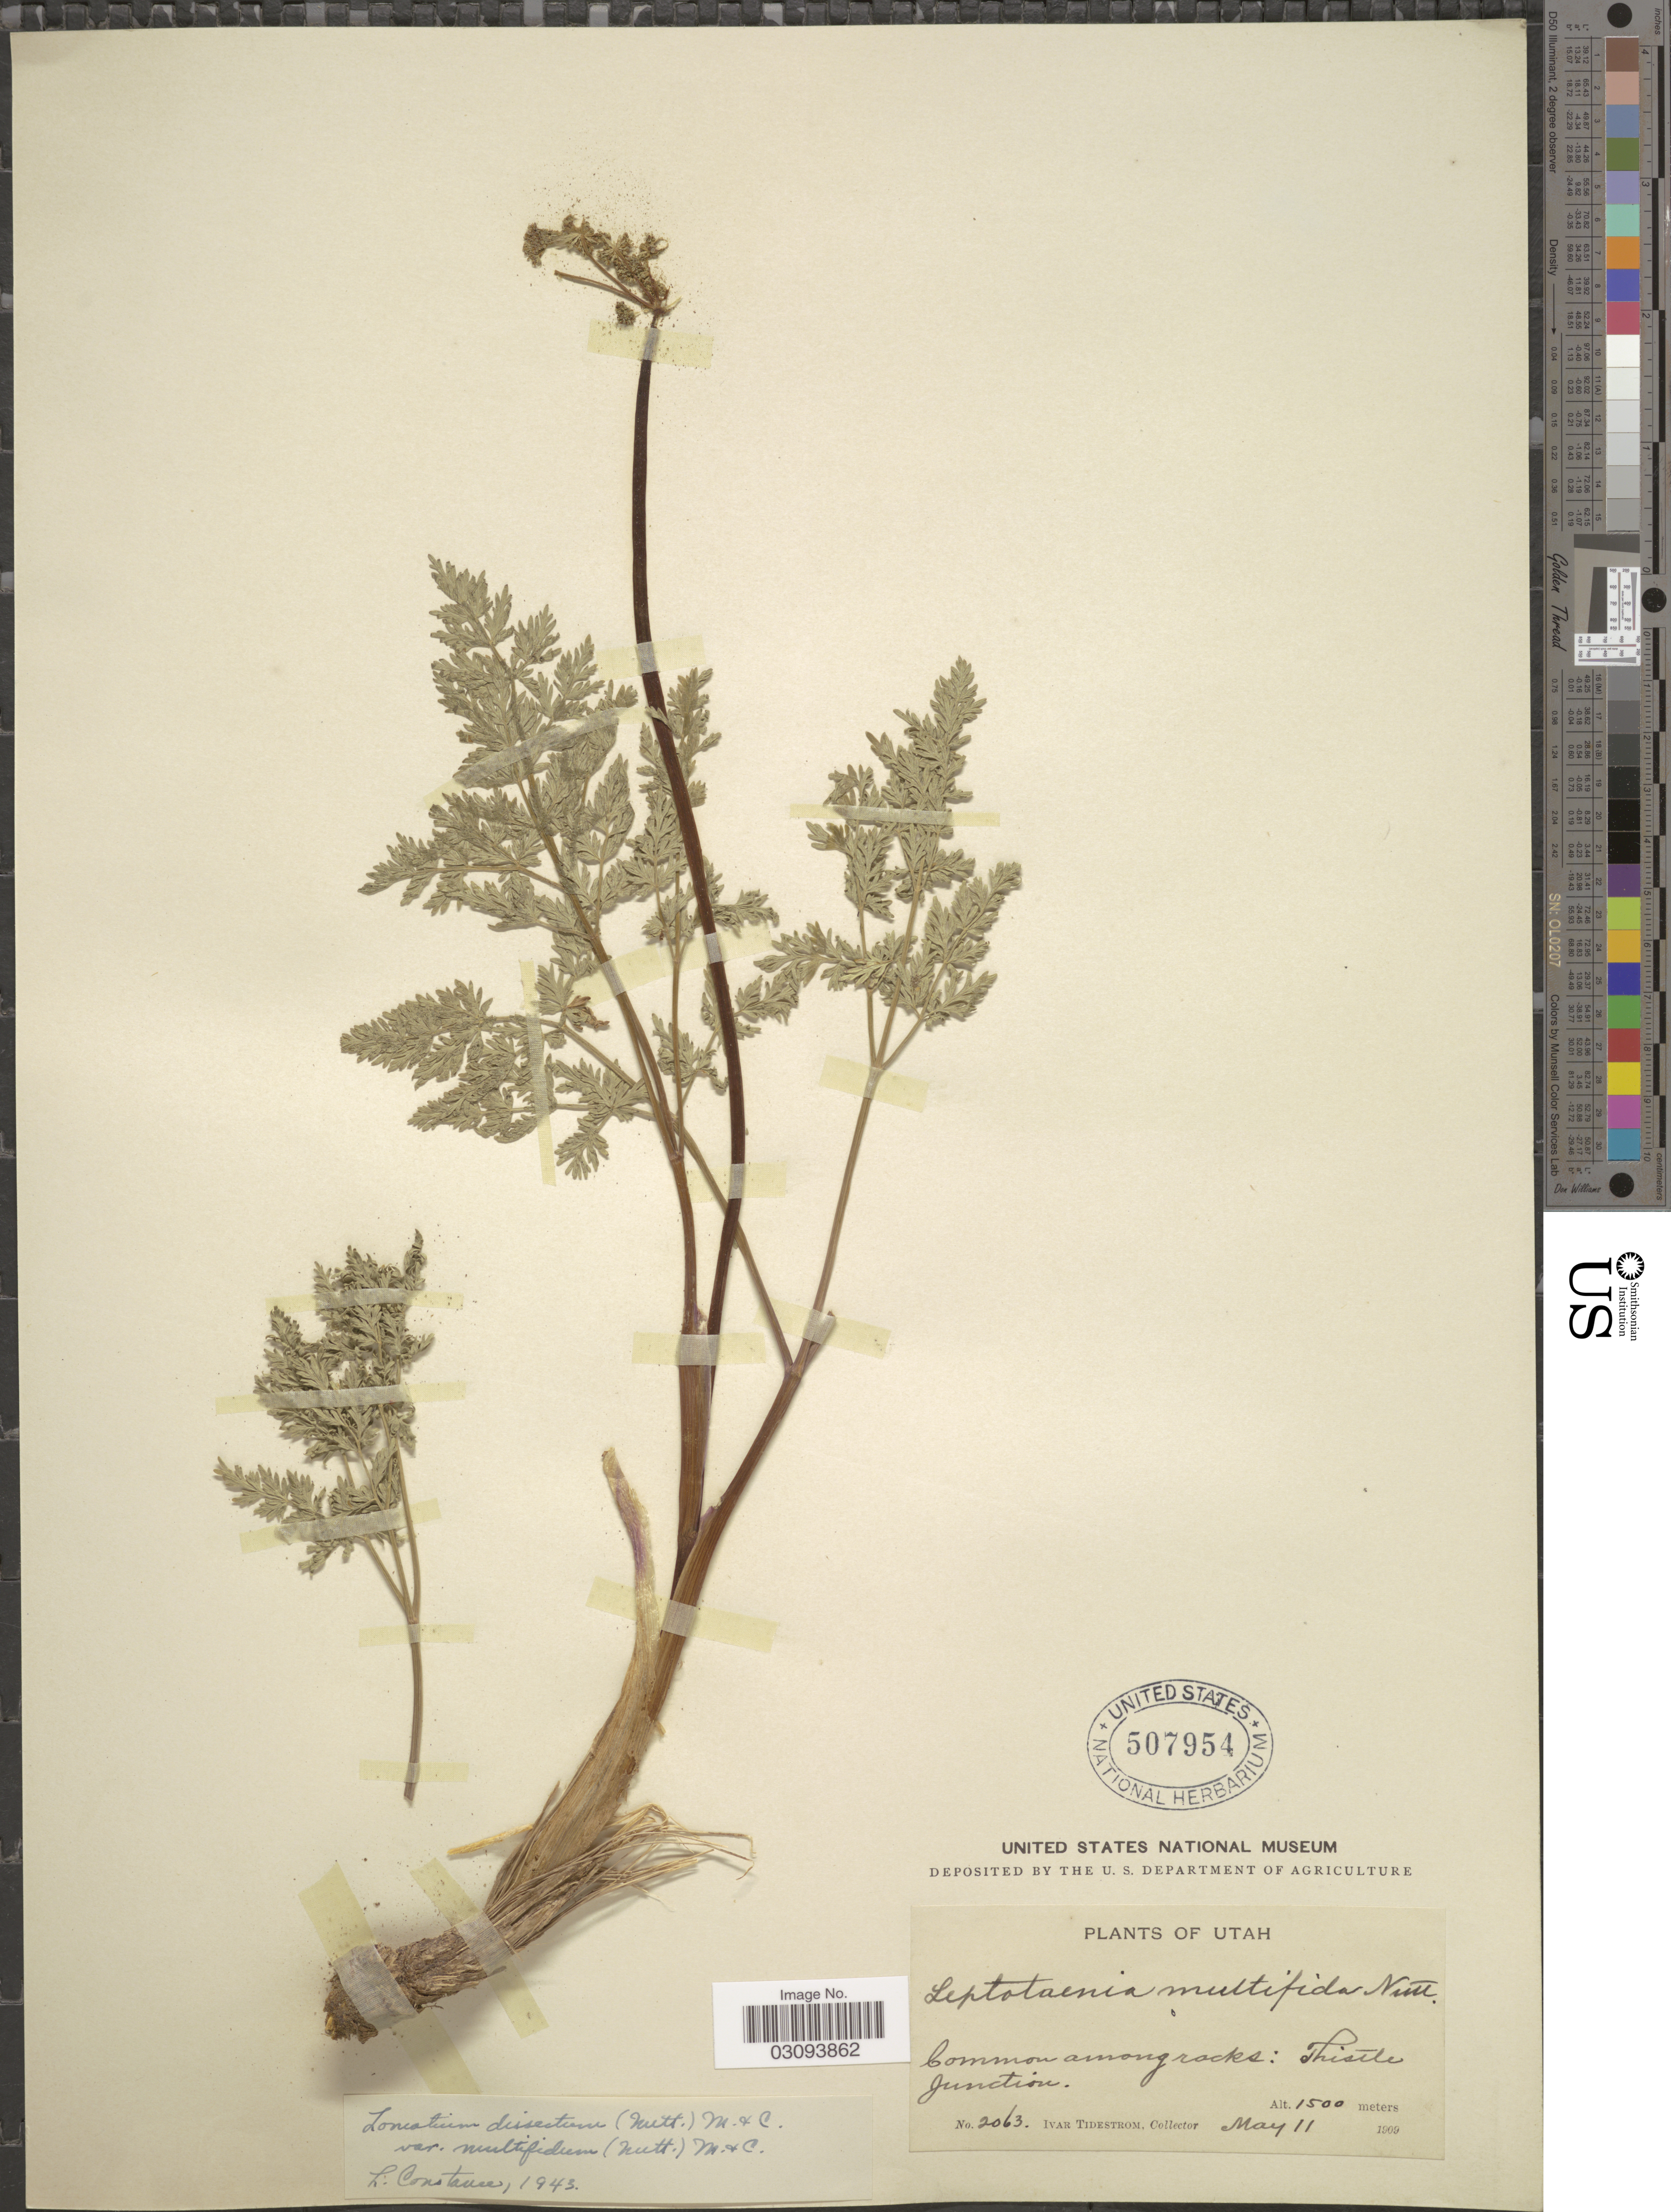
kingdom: Plantae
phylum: Tracheophyta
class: Magnoliopsida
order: Apiales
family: Apiaceae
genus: Lomatium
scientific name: Lomatium dissectum var. multifidum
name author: (Nutt.) Mathias & Constance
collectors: I. F. Tidestrom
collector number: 2063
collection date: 1909-05-11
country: United States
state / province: Utah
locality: Common among rocks: Thistle Junction.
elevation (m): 1500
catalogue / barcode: US 507954